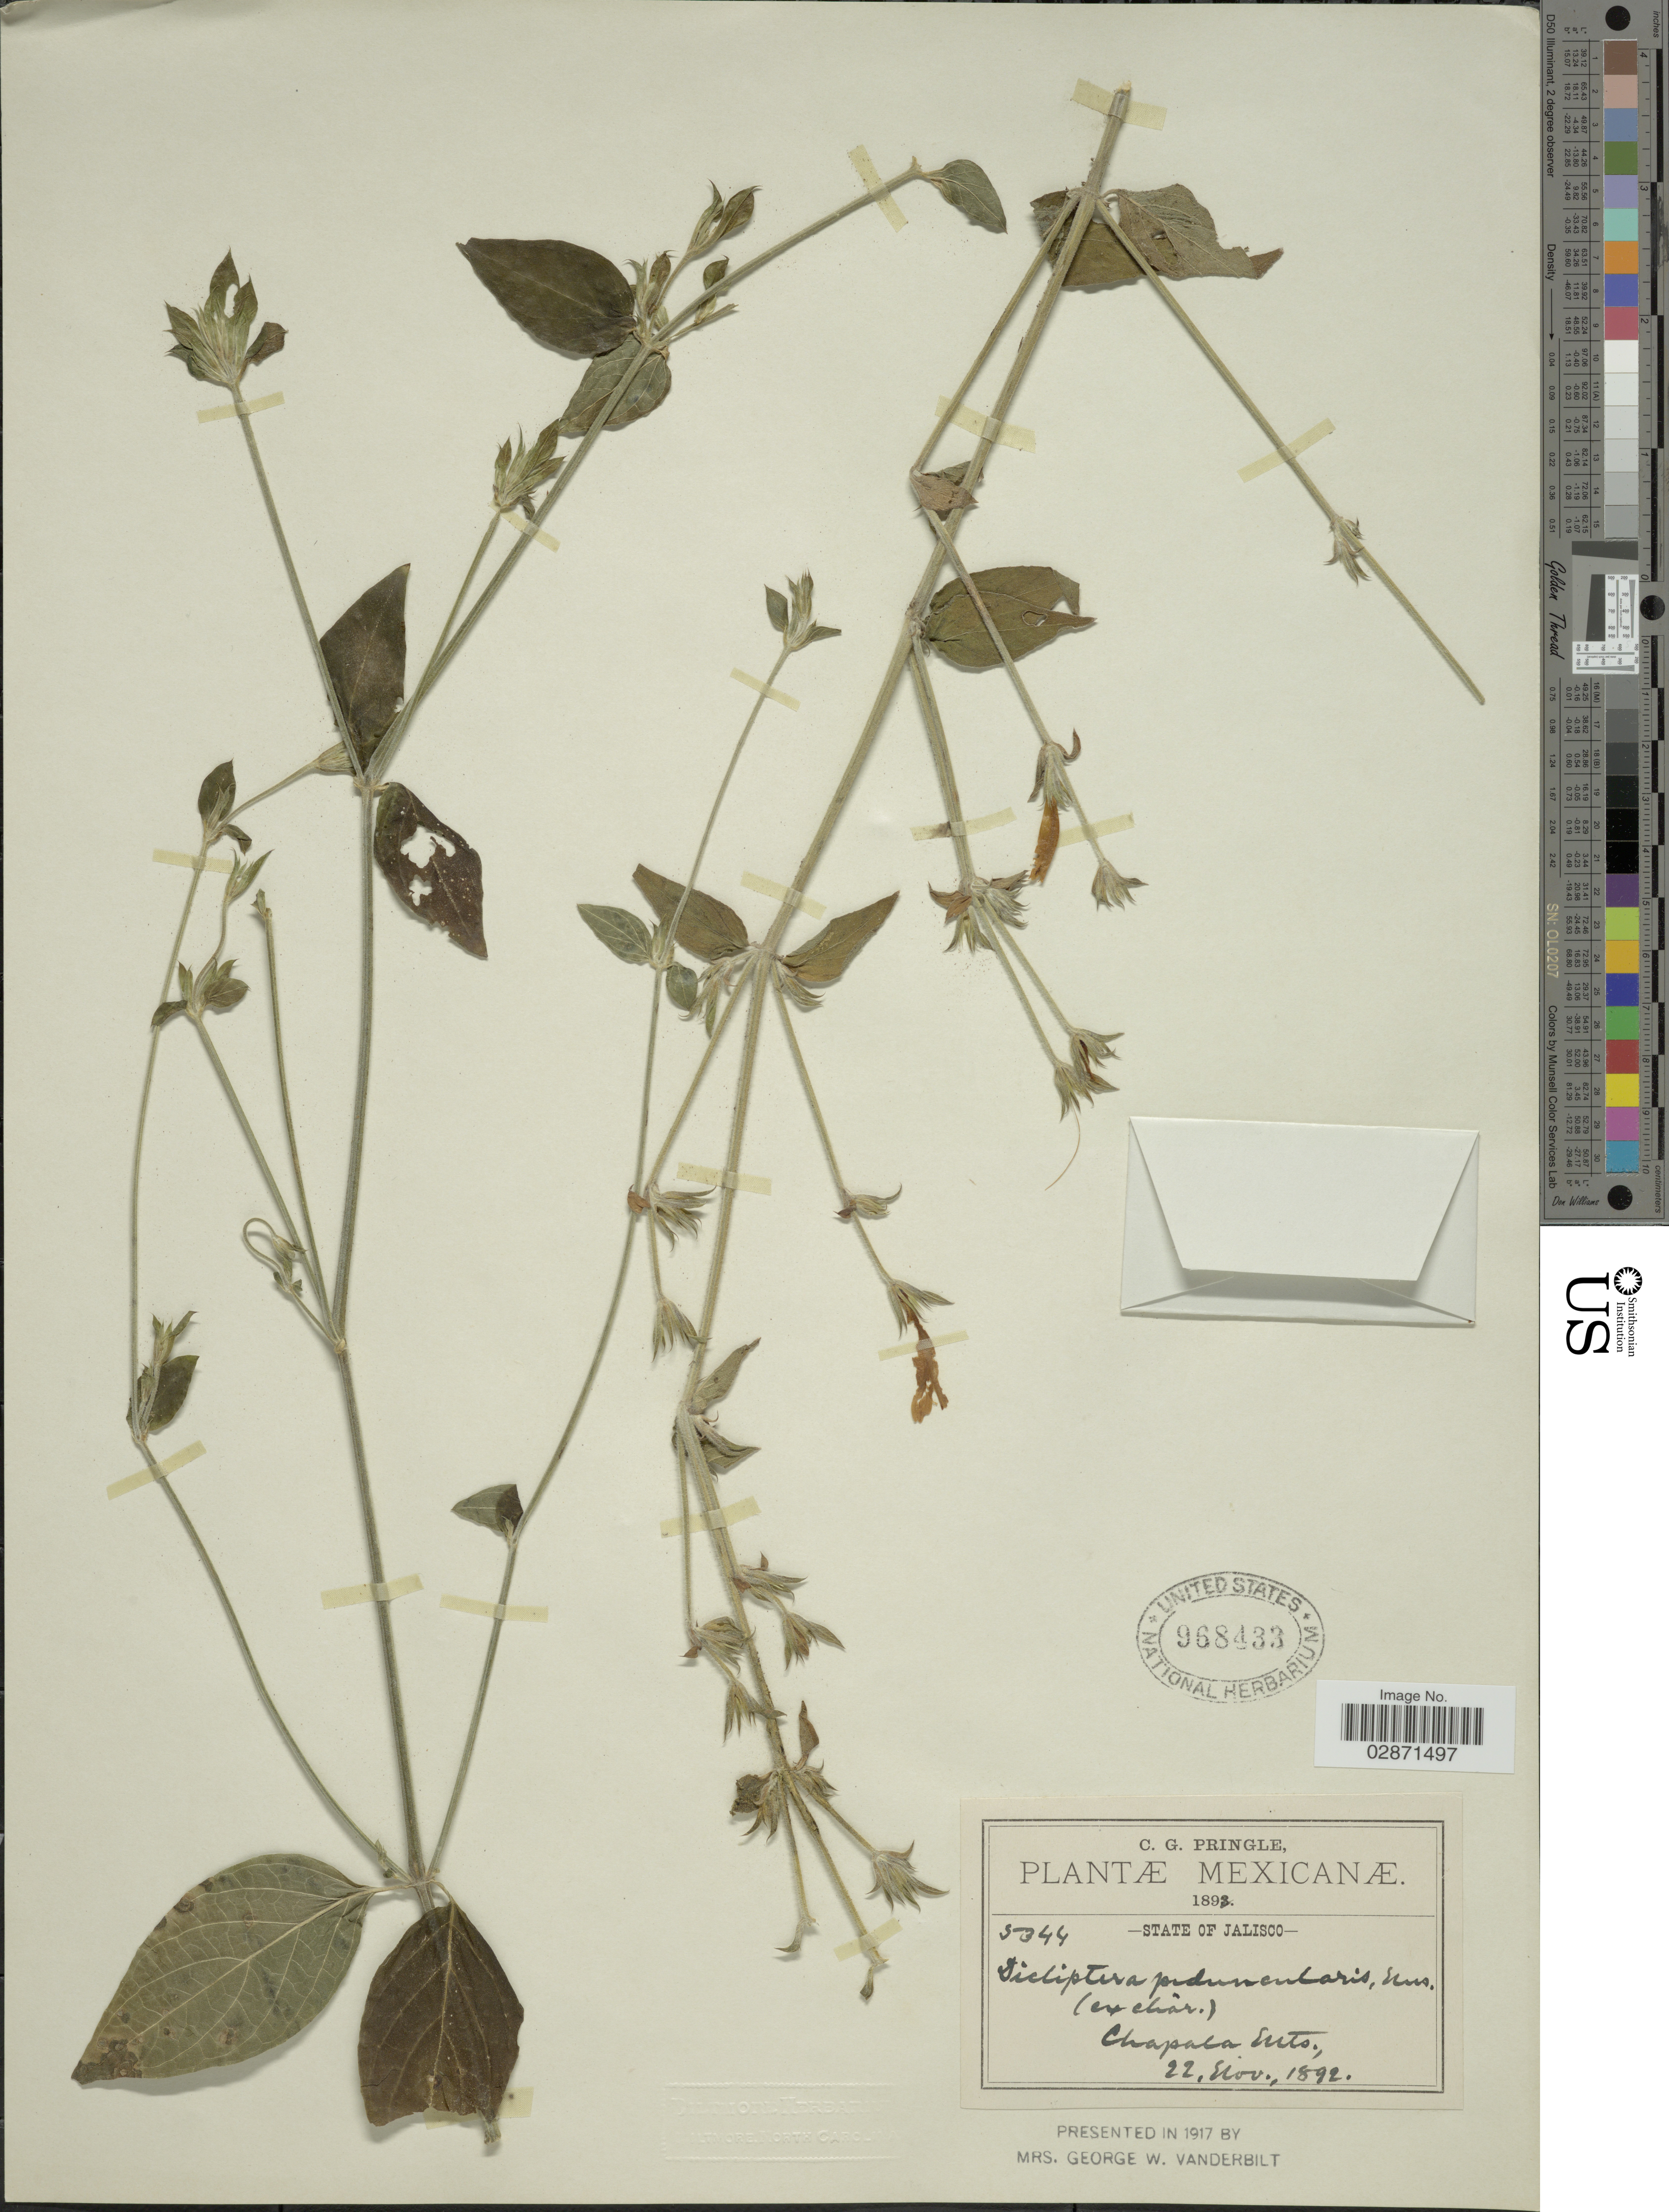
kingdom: Plantae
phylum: Tracheophyta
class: Magnoliopsida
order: Lamiales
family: Acanthaceae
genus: Dicliptera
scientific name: Dicliptera peduncularis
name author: Nees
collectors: C. G. Pringle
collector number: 5344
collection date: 1892-11-22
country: Mexico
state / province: Jalisco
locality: Chapala Mts.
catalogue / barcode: US 968433